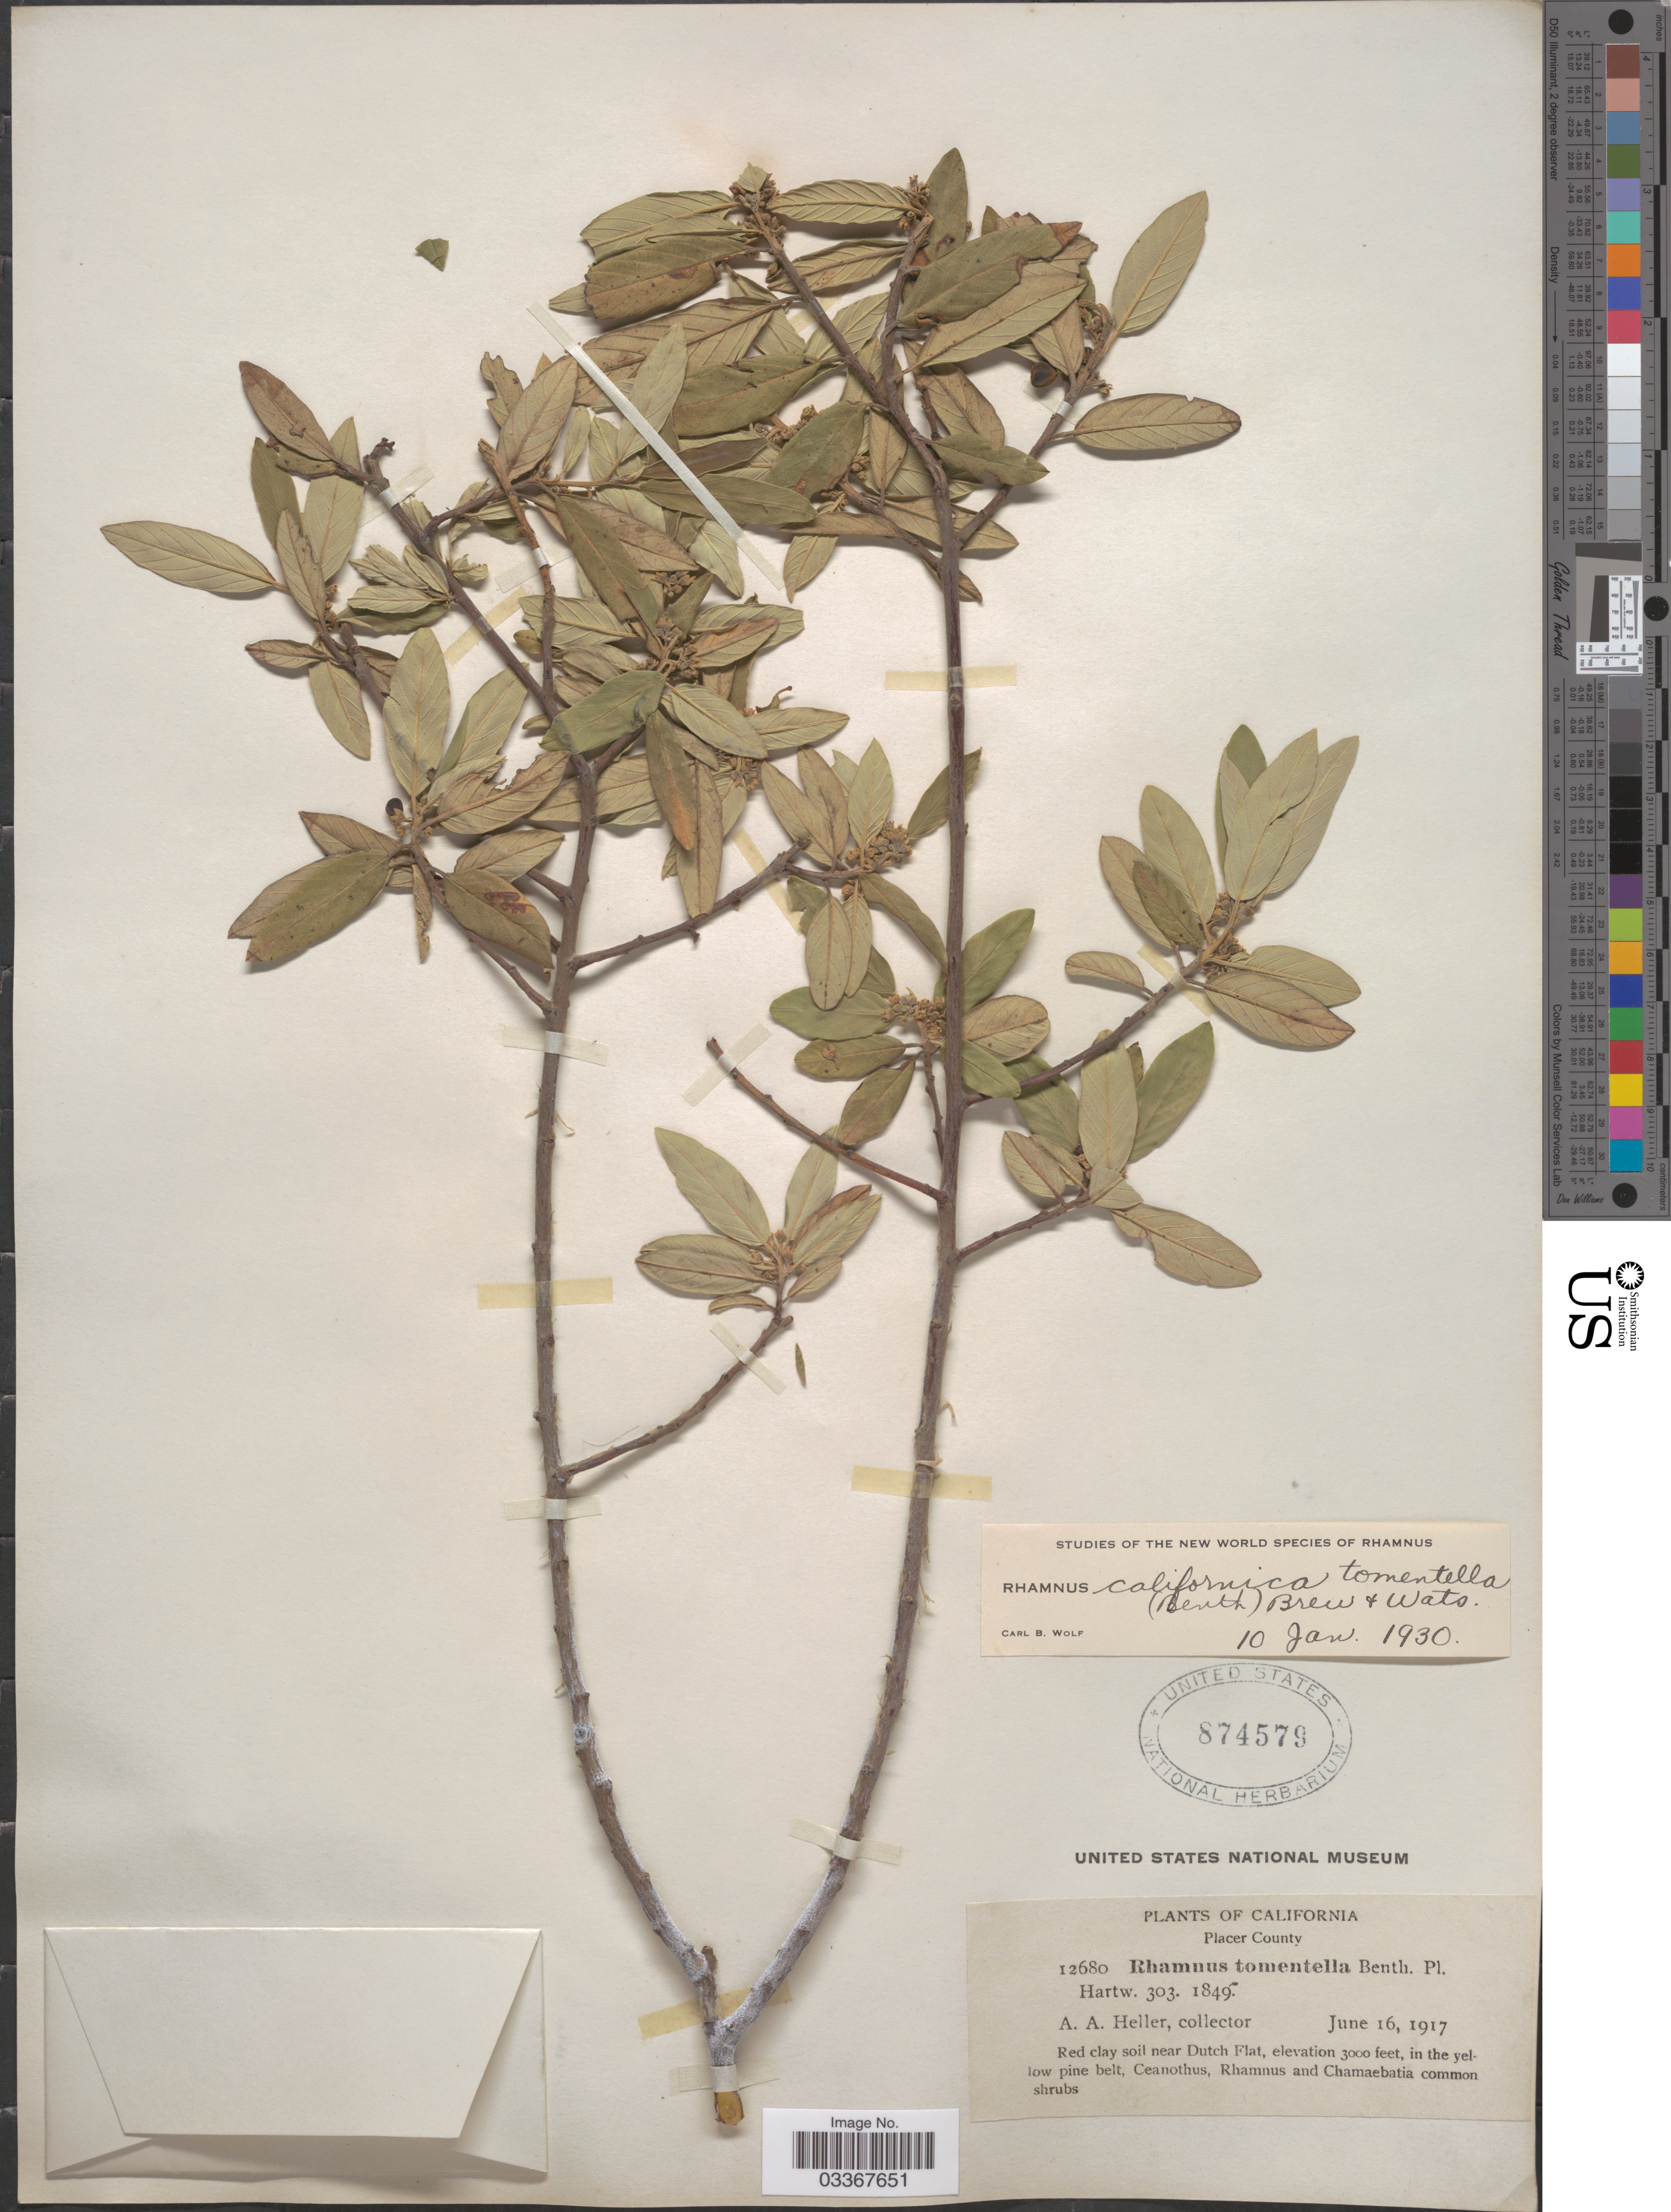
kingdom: Plantae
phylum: Tracheophyta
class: Magnoliopsida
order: Rosales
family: Rhamnaceae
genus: Frangula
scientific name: Frangula californica subsp. tomentella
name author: (Benth.) Kartesz & Gandhi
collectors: A. A. Heller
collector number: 12680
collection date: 1917-06-16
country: United States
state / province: California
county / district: Placer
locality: Placer County, Red clay soil near Dutch flat.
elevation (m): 914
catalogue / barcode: US 874579